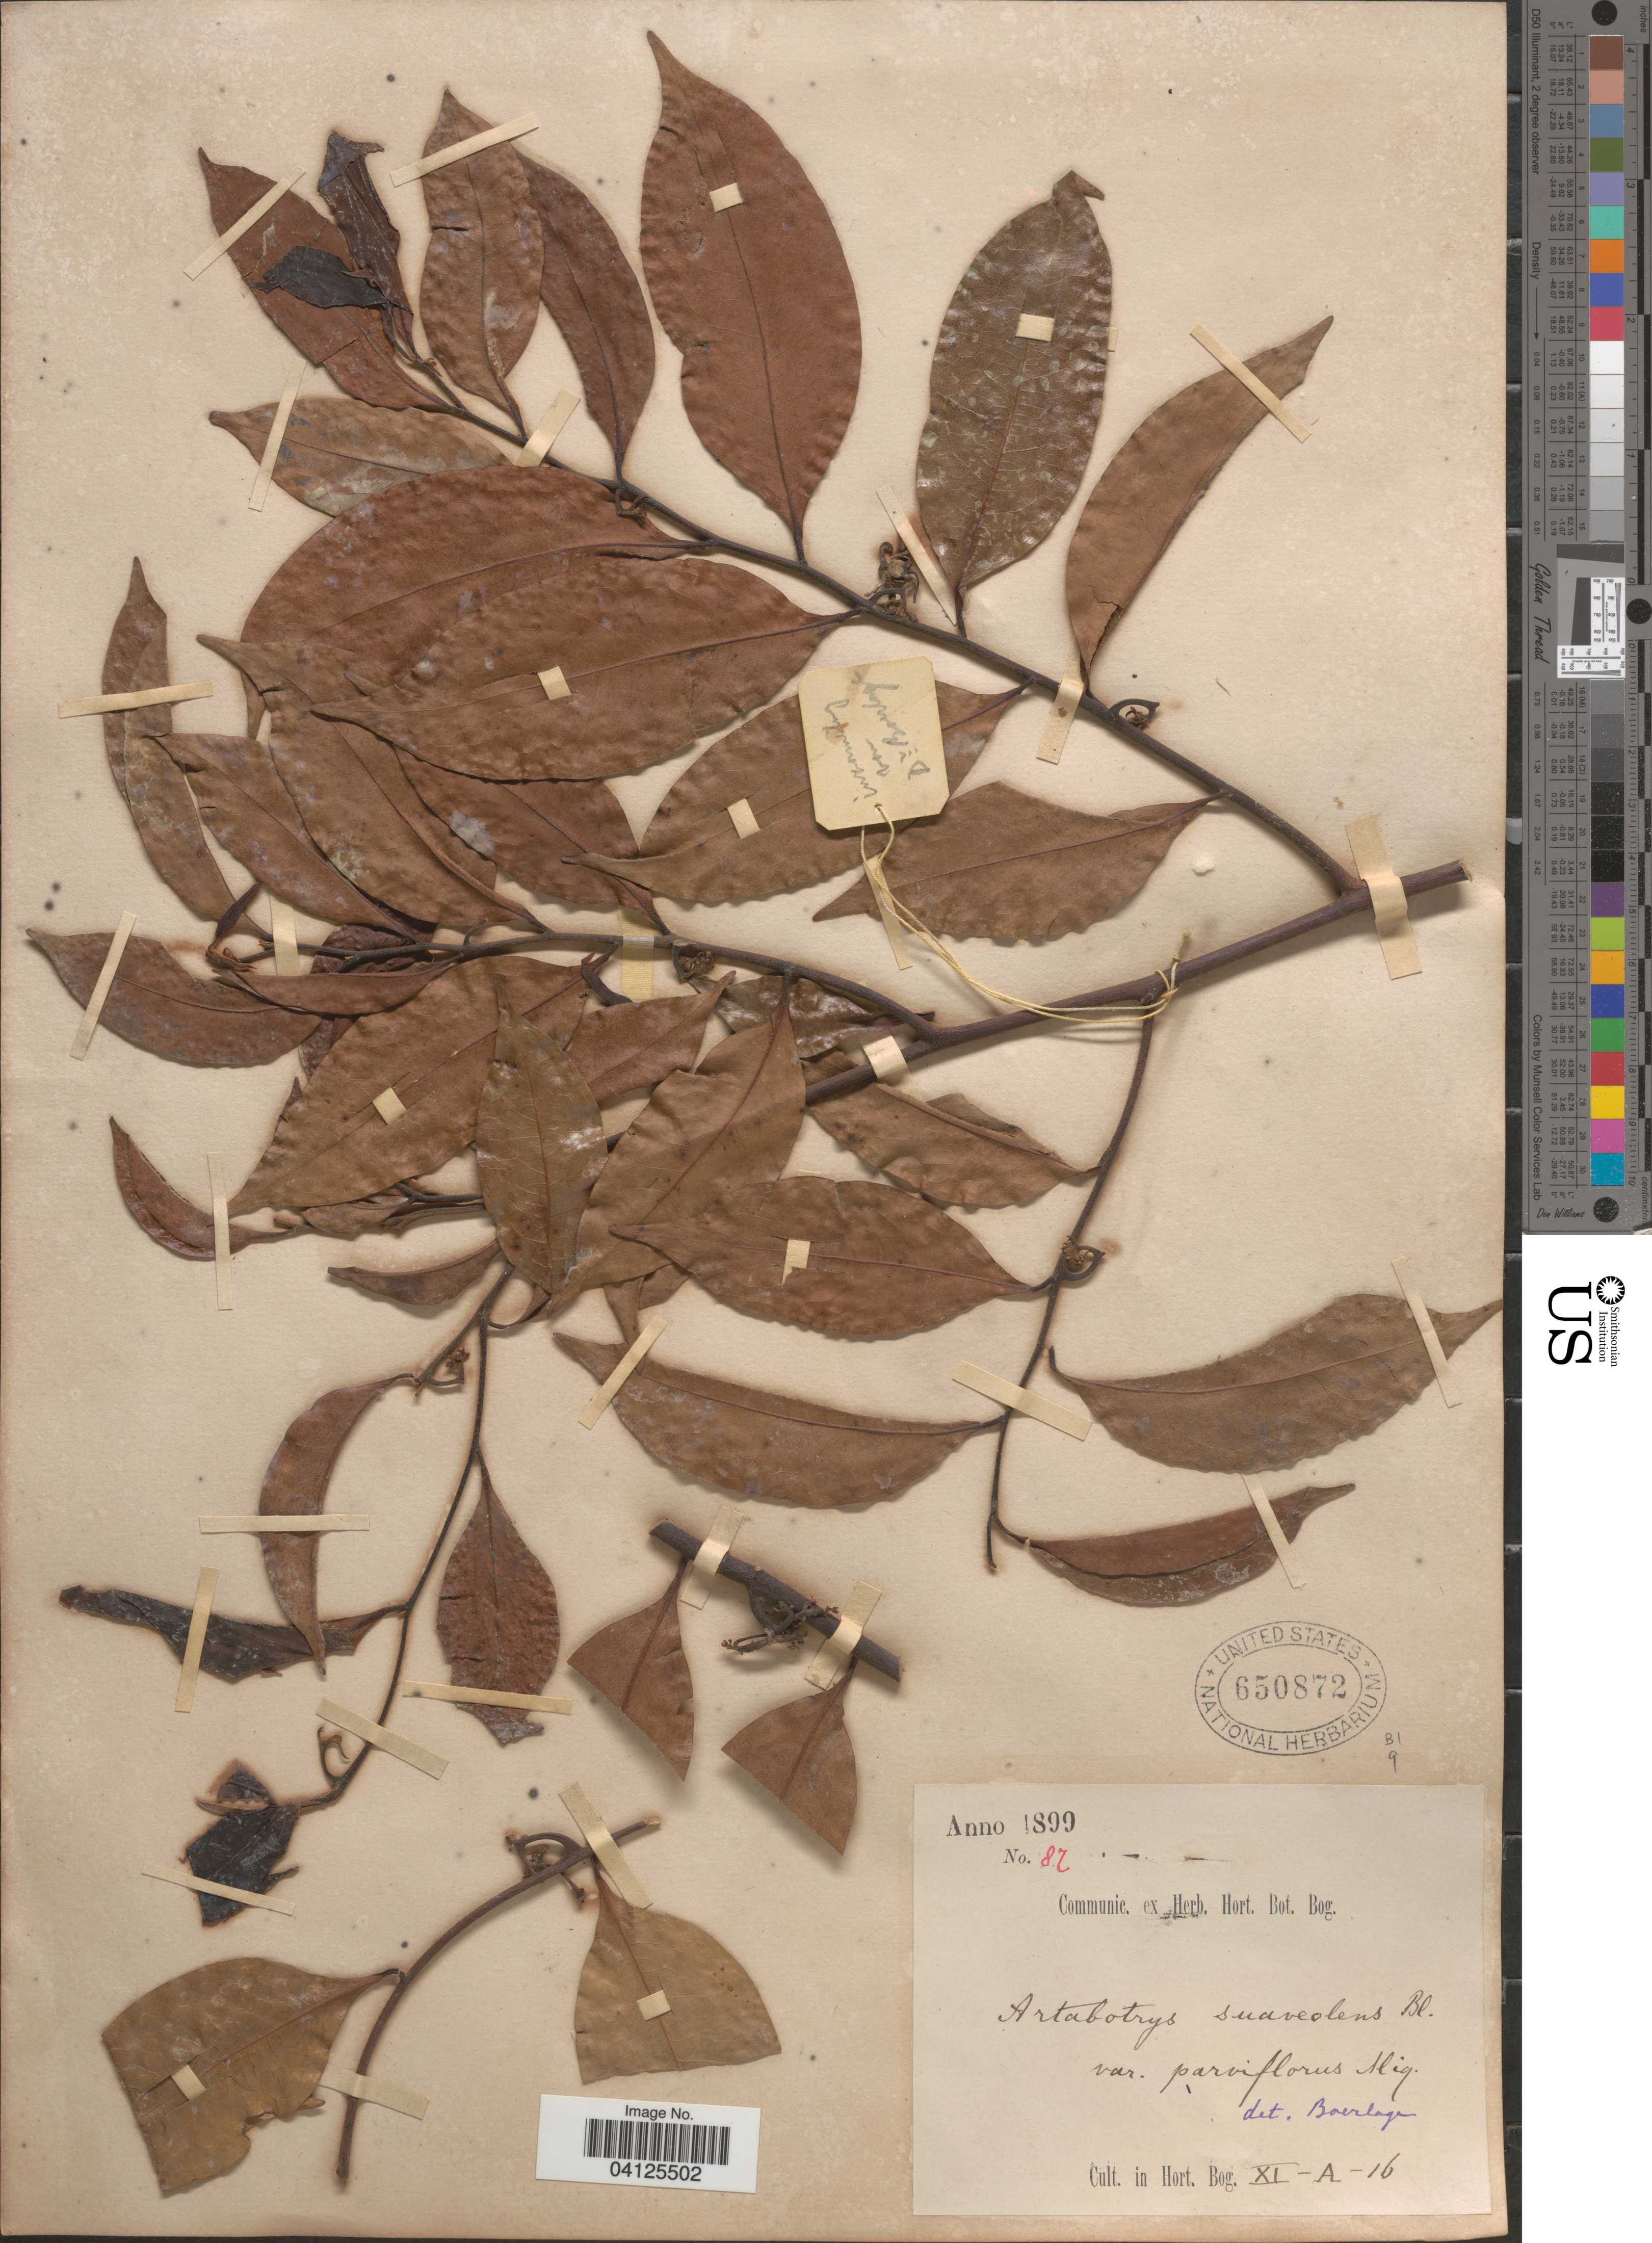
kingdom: Plantae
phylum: Tracheophyta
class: Magnoliopsida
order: Magnoliales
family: Annonaceae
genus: Artabotrys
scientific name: Artabotrys suaveolens var. parviflorus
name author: (Miq.) Miq.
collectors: ex herb. Hort. Bot. Bog.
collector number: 87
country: Indonesia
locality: Cult. in Hort. Bog.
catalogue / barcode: US 650872